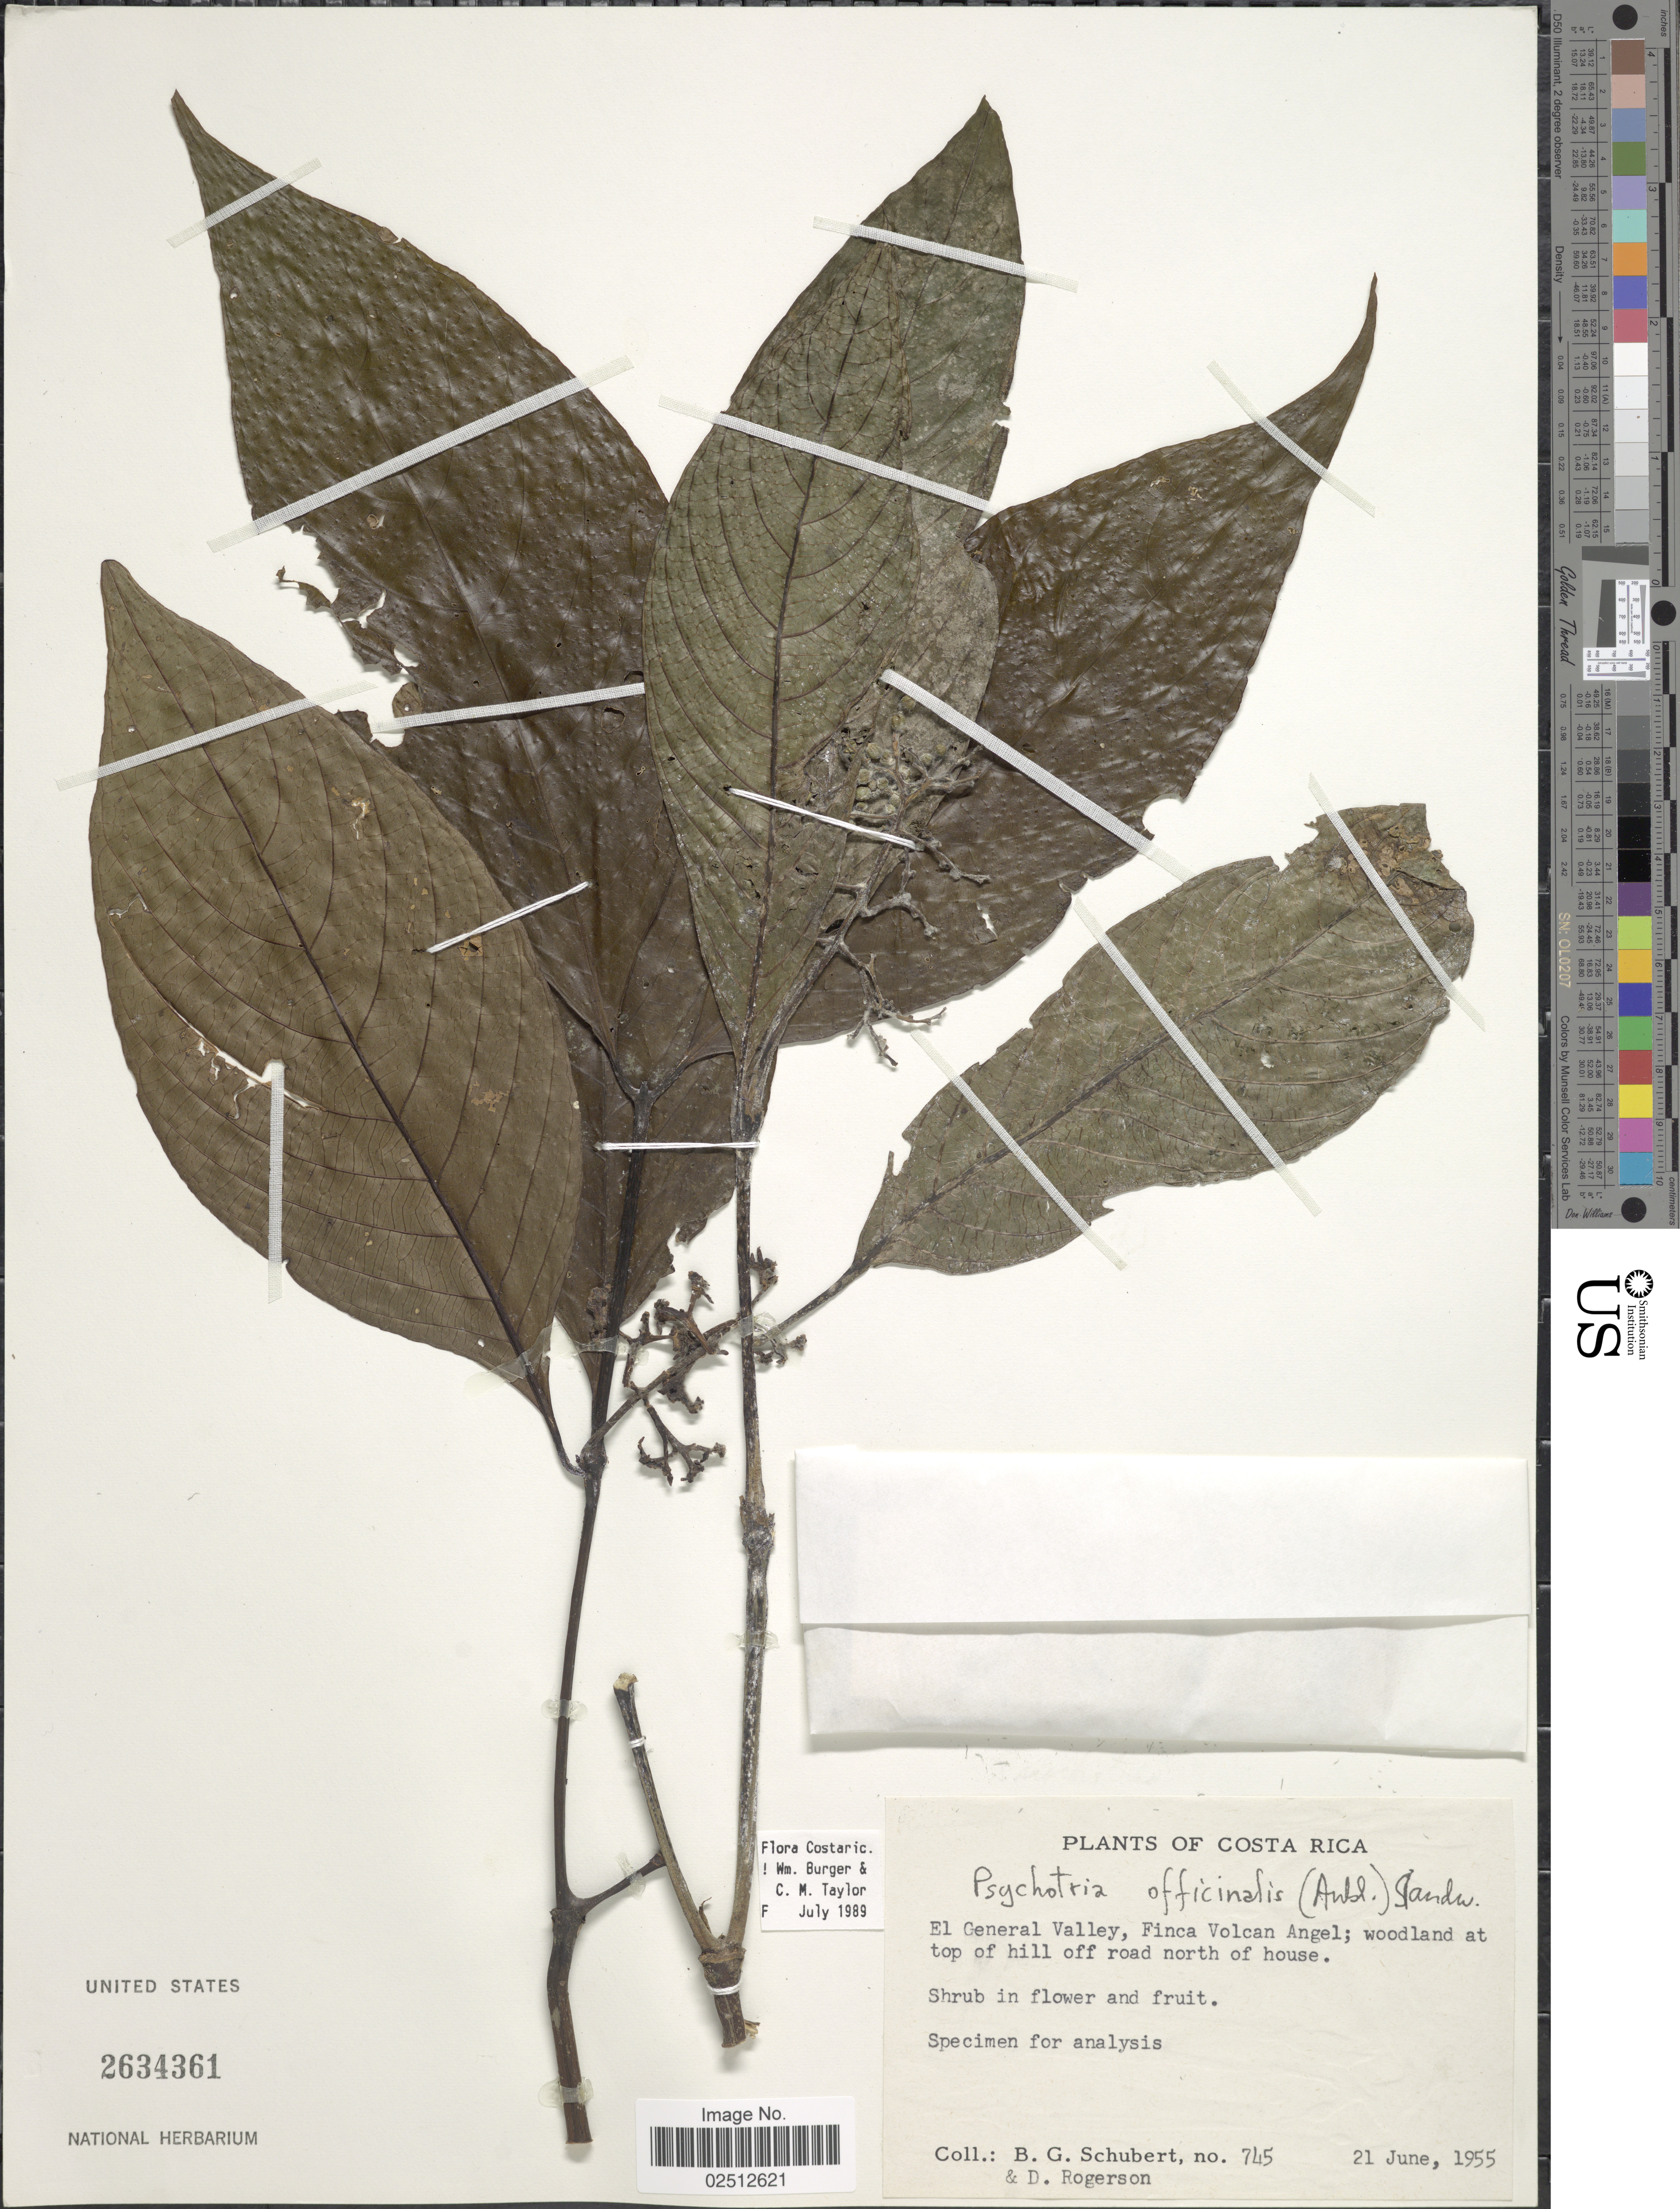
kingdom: Plantae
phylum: Tracheophyta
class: Magnoliopsida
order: Gentianales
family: Rubiaceae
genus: Psychotria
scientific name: Psychotria officinalis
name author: (Aubl.) Raeusch.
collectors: B. Schubert & D. Rogerson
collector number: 745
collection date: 1955-06-21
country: Costa Rica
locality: El General Valley, Finca Volcan Angel; woodland at top of hill off road north of house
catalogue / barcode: US 2634361